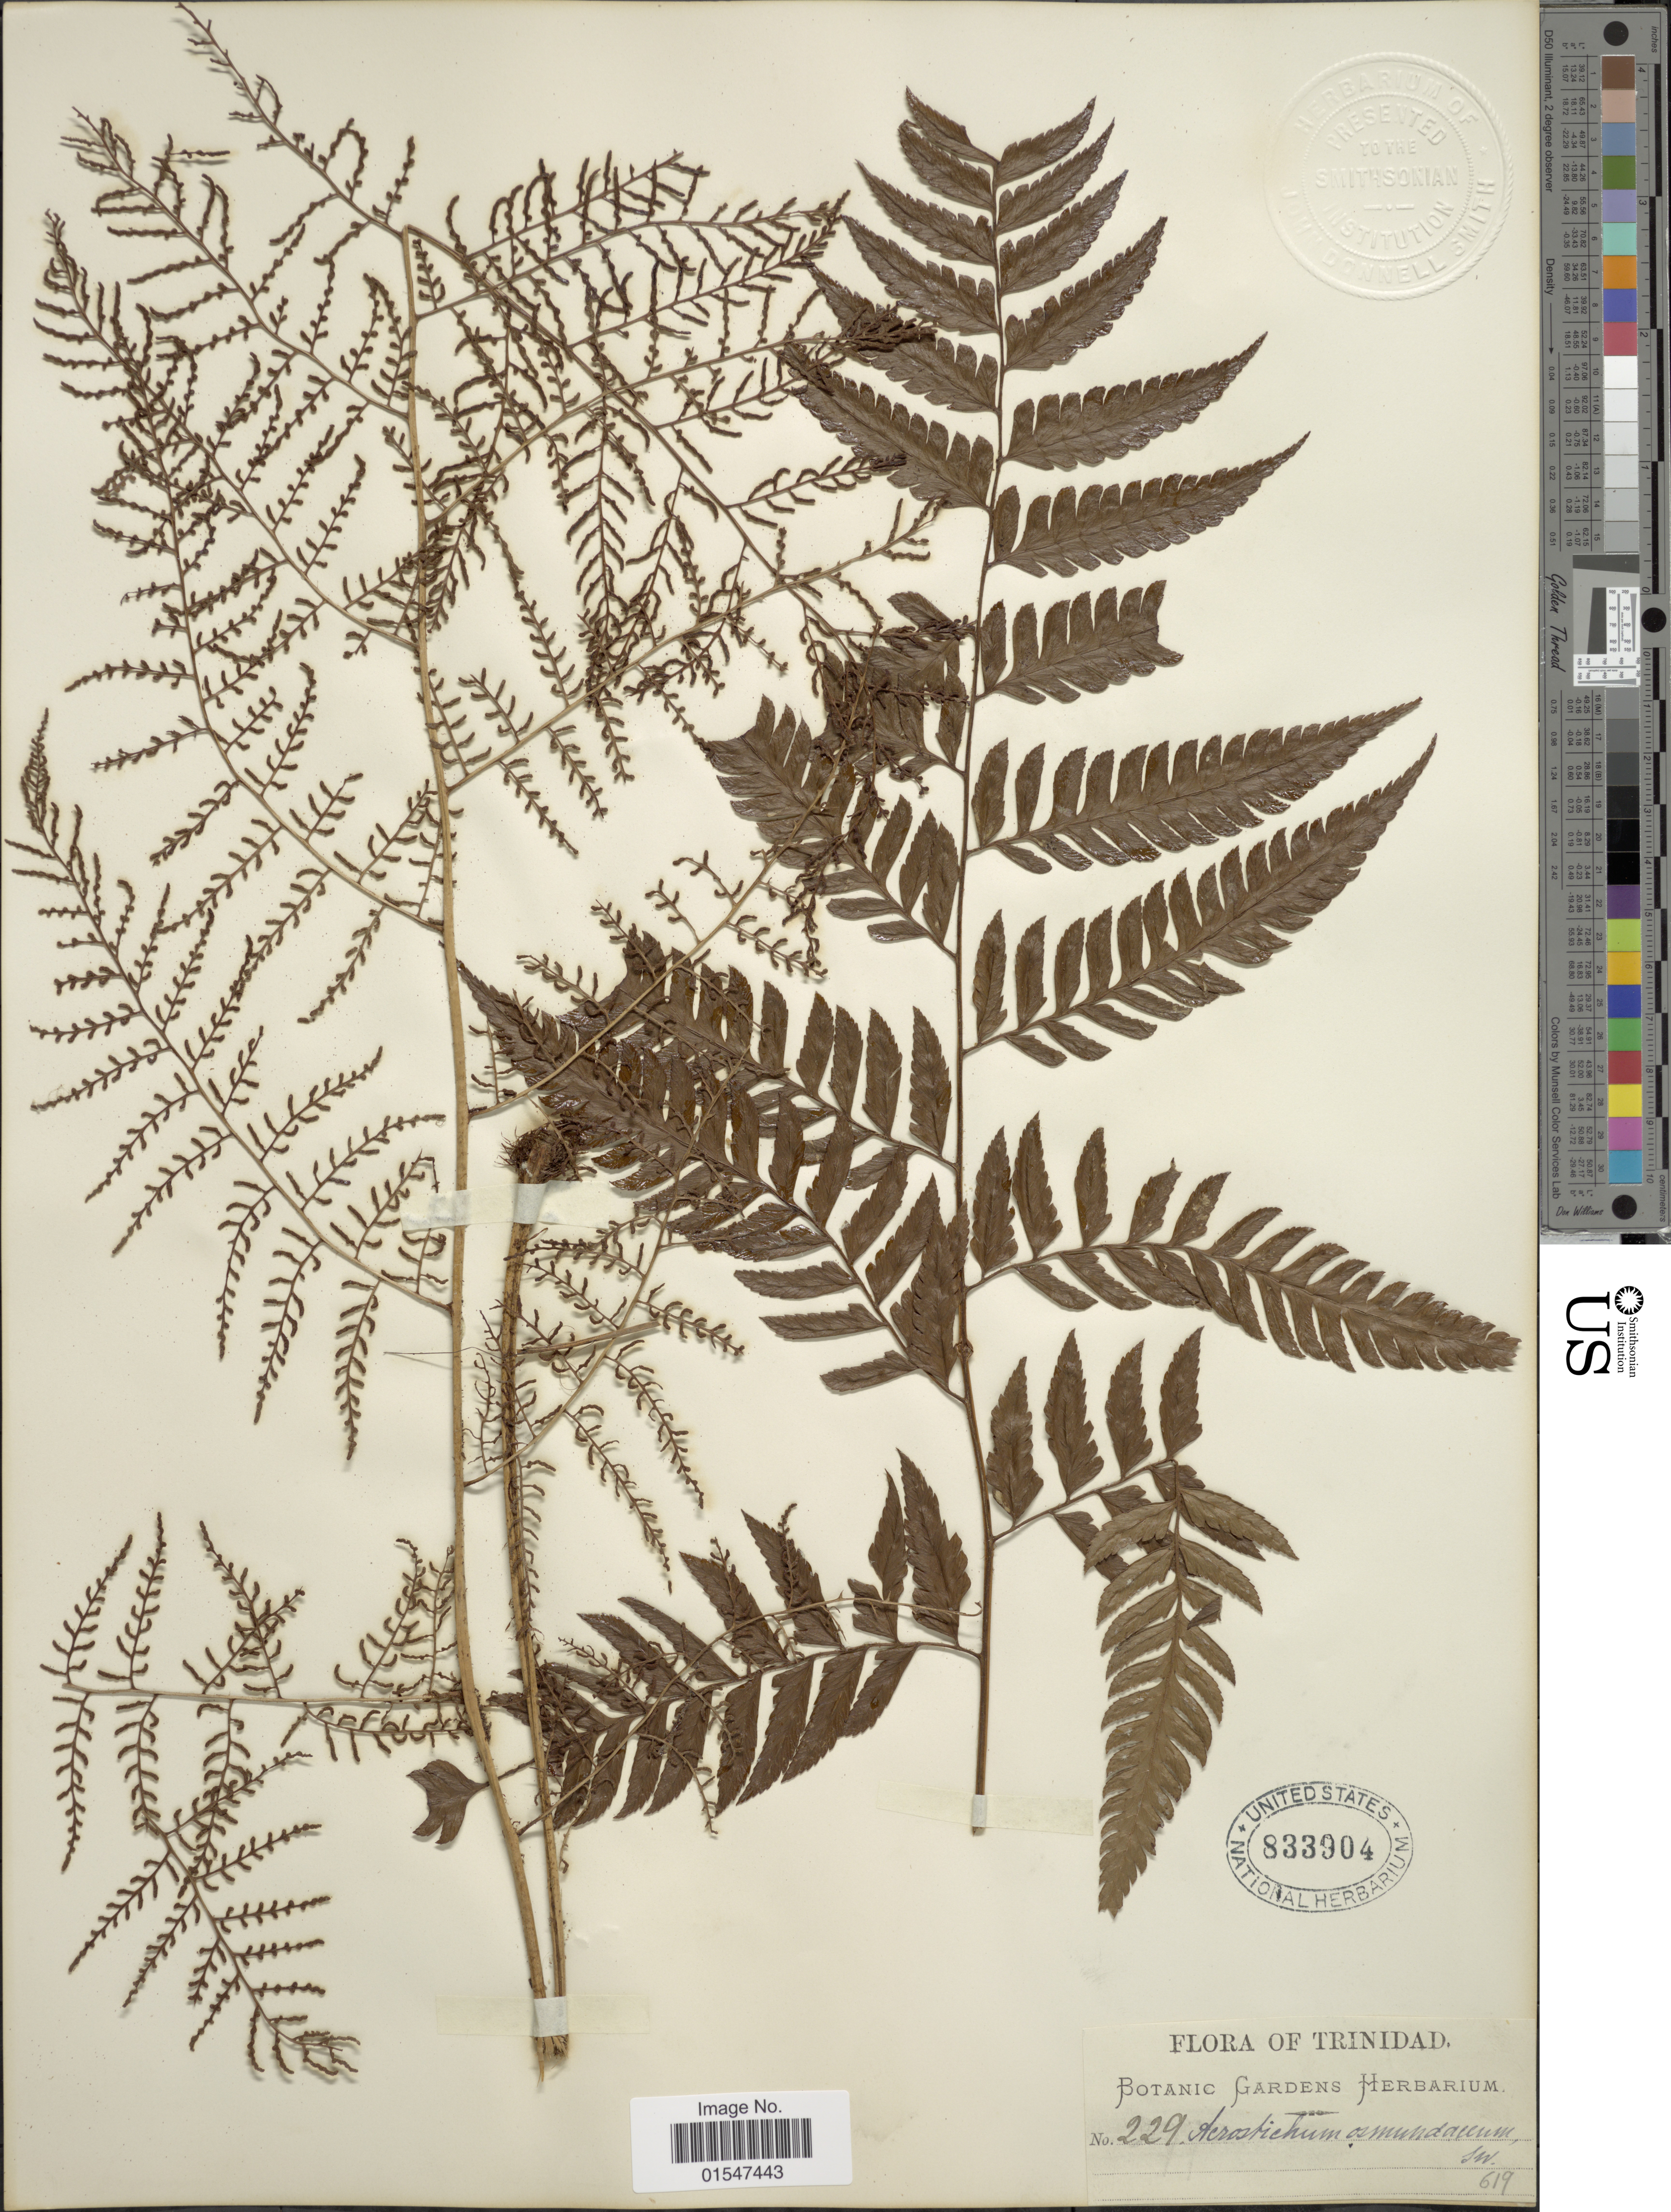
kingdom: Plantae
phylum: Tracheophyta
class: Polypodiopsida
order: Polypodiales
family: Dryopteridaceae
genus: Polybotrya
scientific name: Polybotrya osmundacea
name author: Humb. & Bonpl. ex Willd.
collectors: ex herb. Bot. Gard.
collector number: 229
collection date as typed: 619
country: Trinidad and Tobago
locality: Trinidad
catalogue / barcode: US 833904